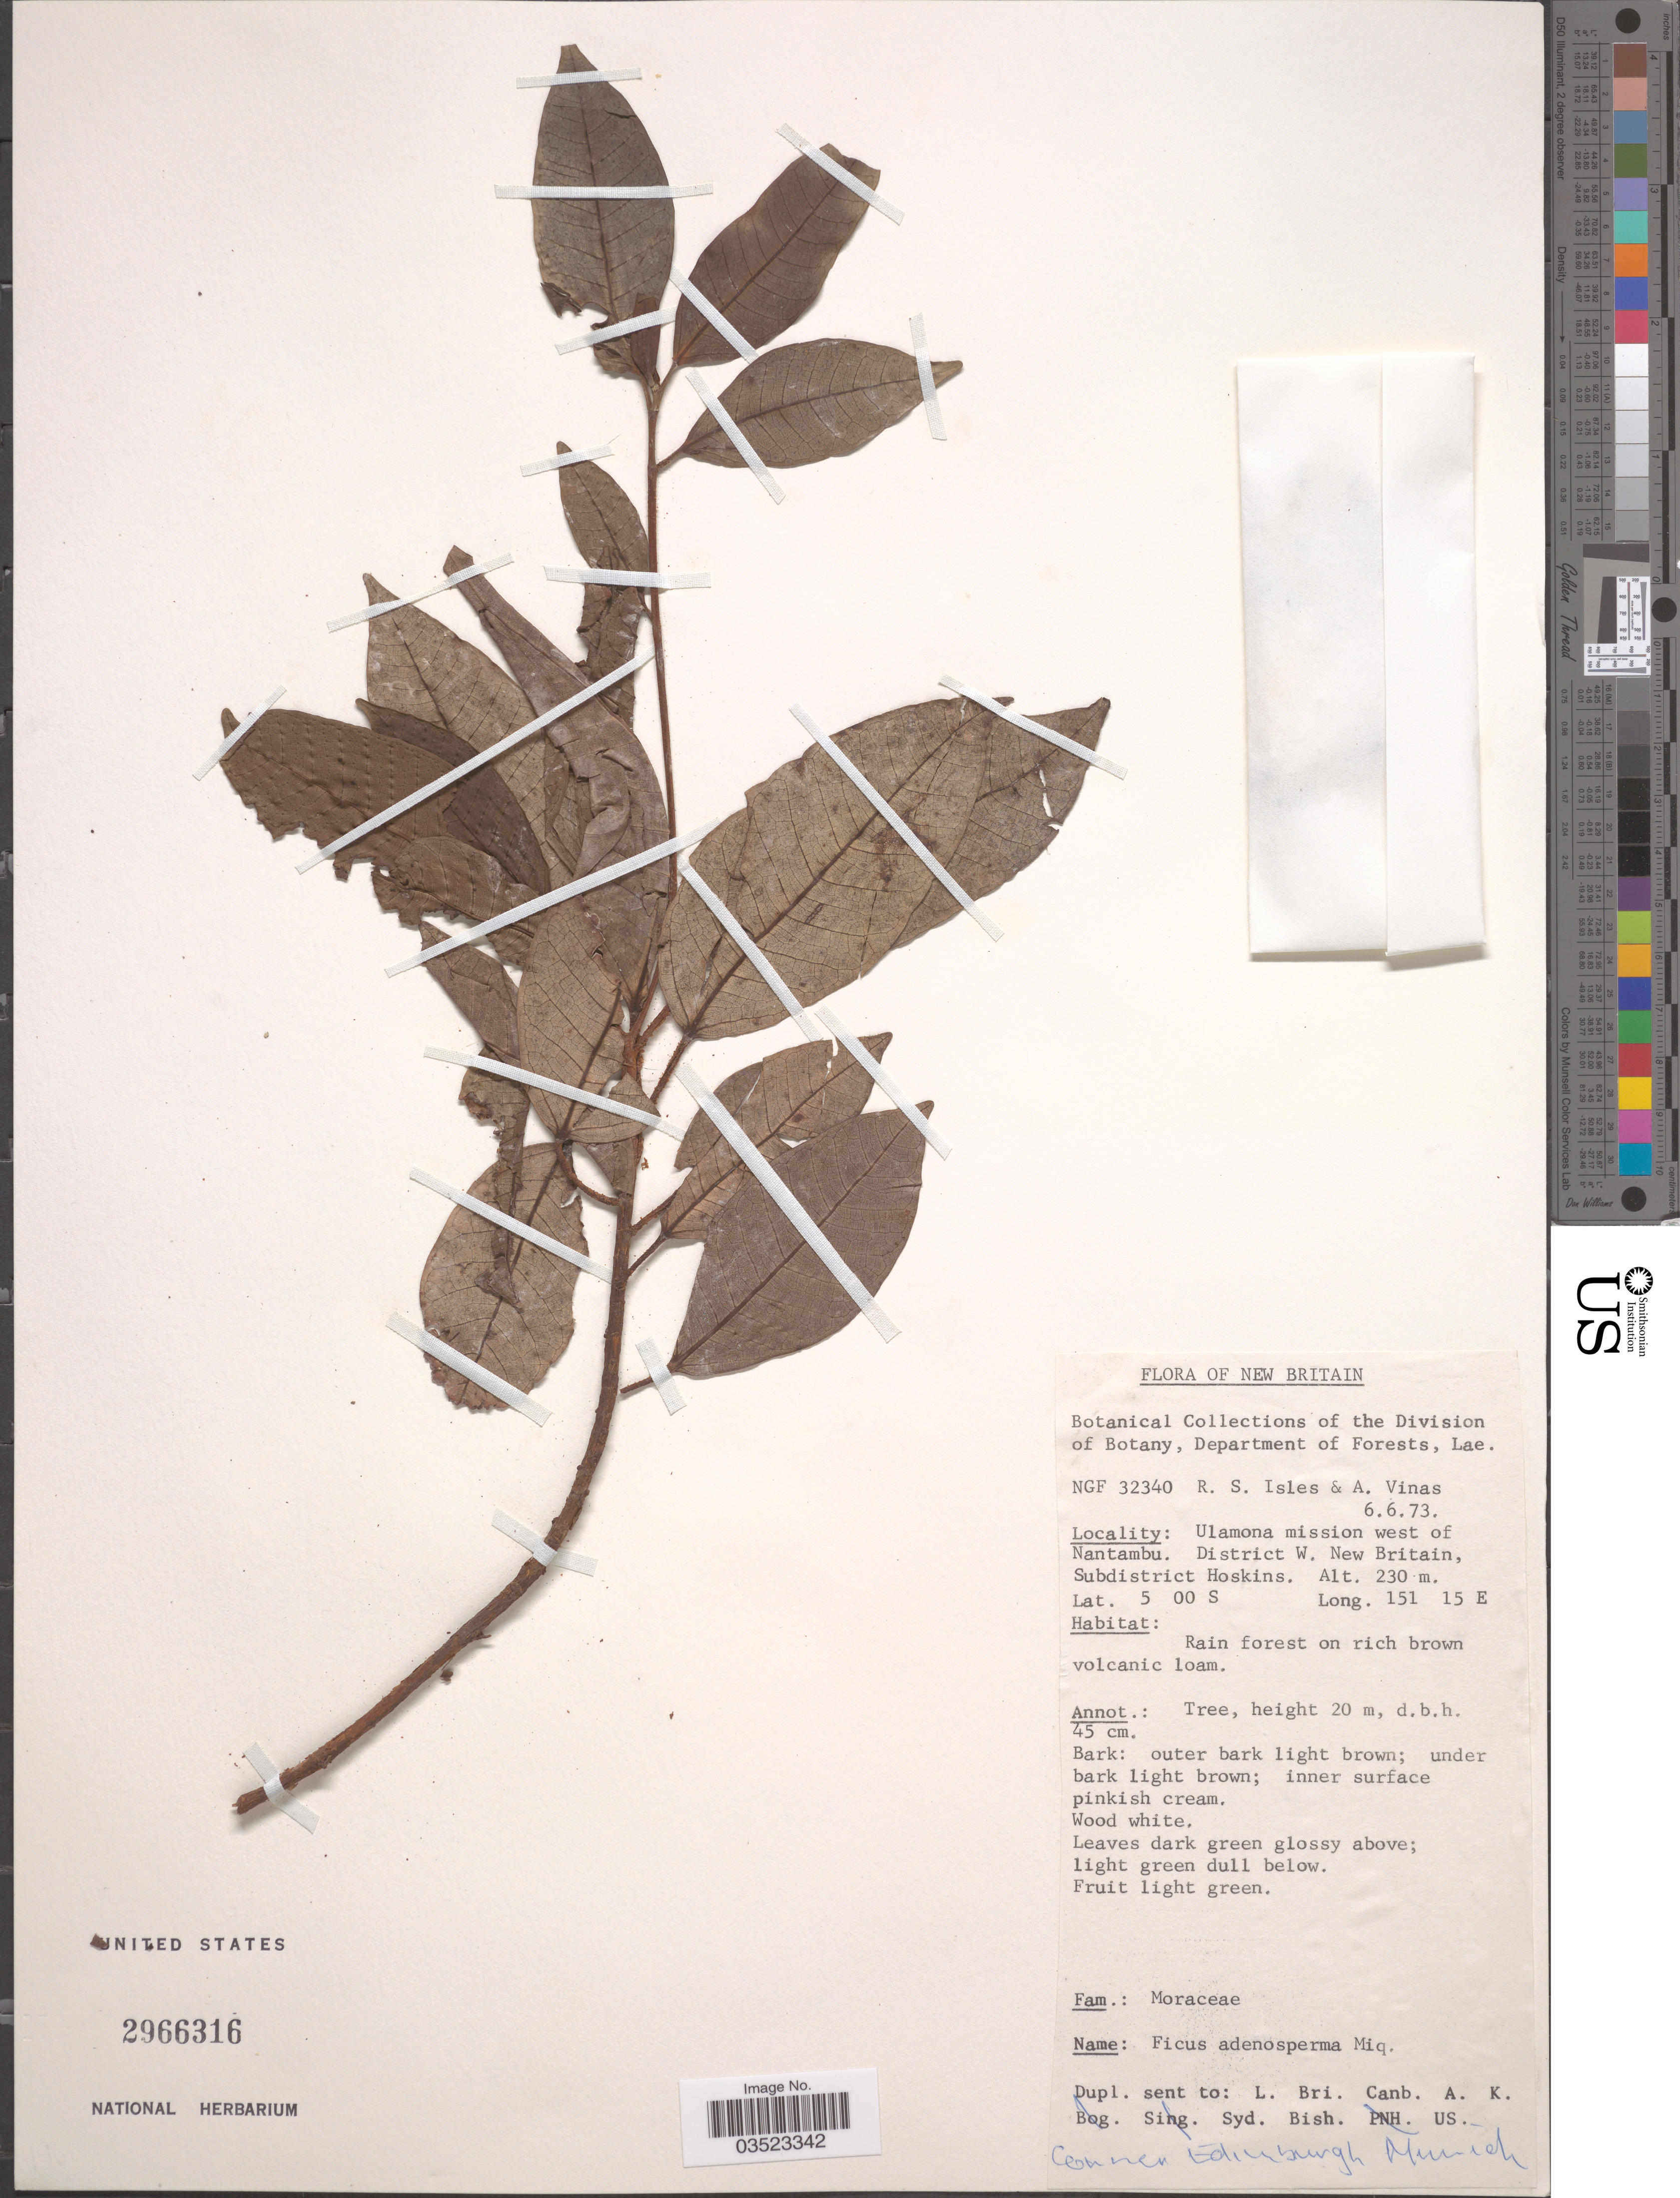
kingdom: Plantae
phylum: Tracheophyta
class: Magnoliopsida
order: Rosales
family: Moraceae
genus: Ficus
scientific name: Ficus adenosperma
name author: Miq.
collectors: R. Isles & A. Vinas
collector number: NGF 32340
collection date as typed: Transcribed d/m/y: 6/6/73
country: Papua New Guinea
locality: New Britain. Ulamona mission west of Nantambu. District W. New Britain, Subdistrict Hoskins.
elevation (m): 230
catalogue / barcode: US 2966316